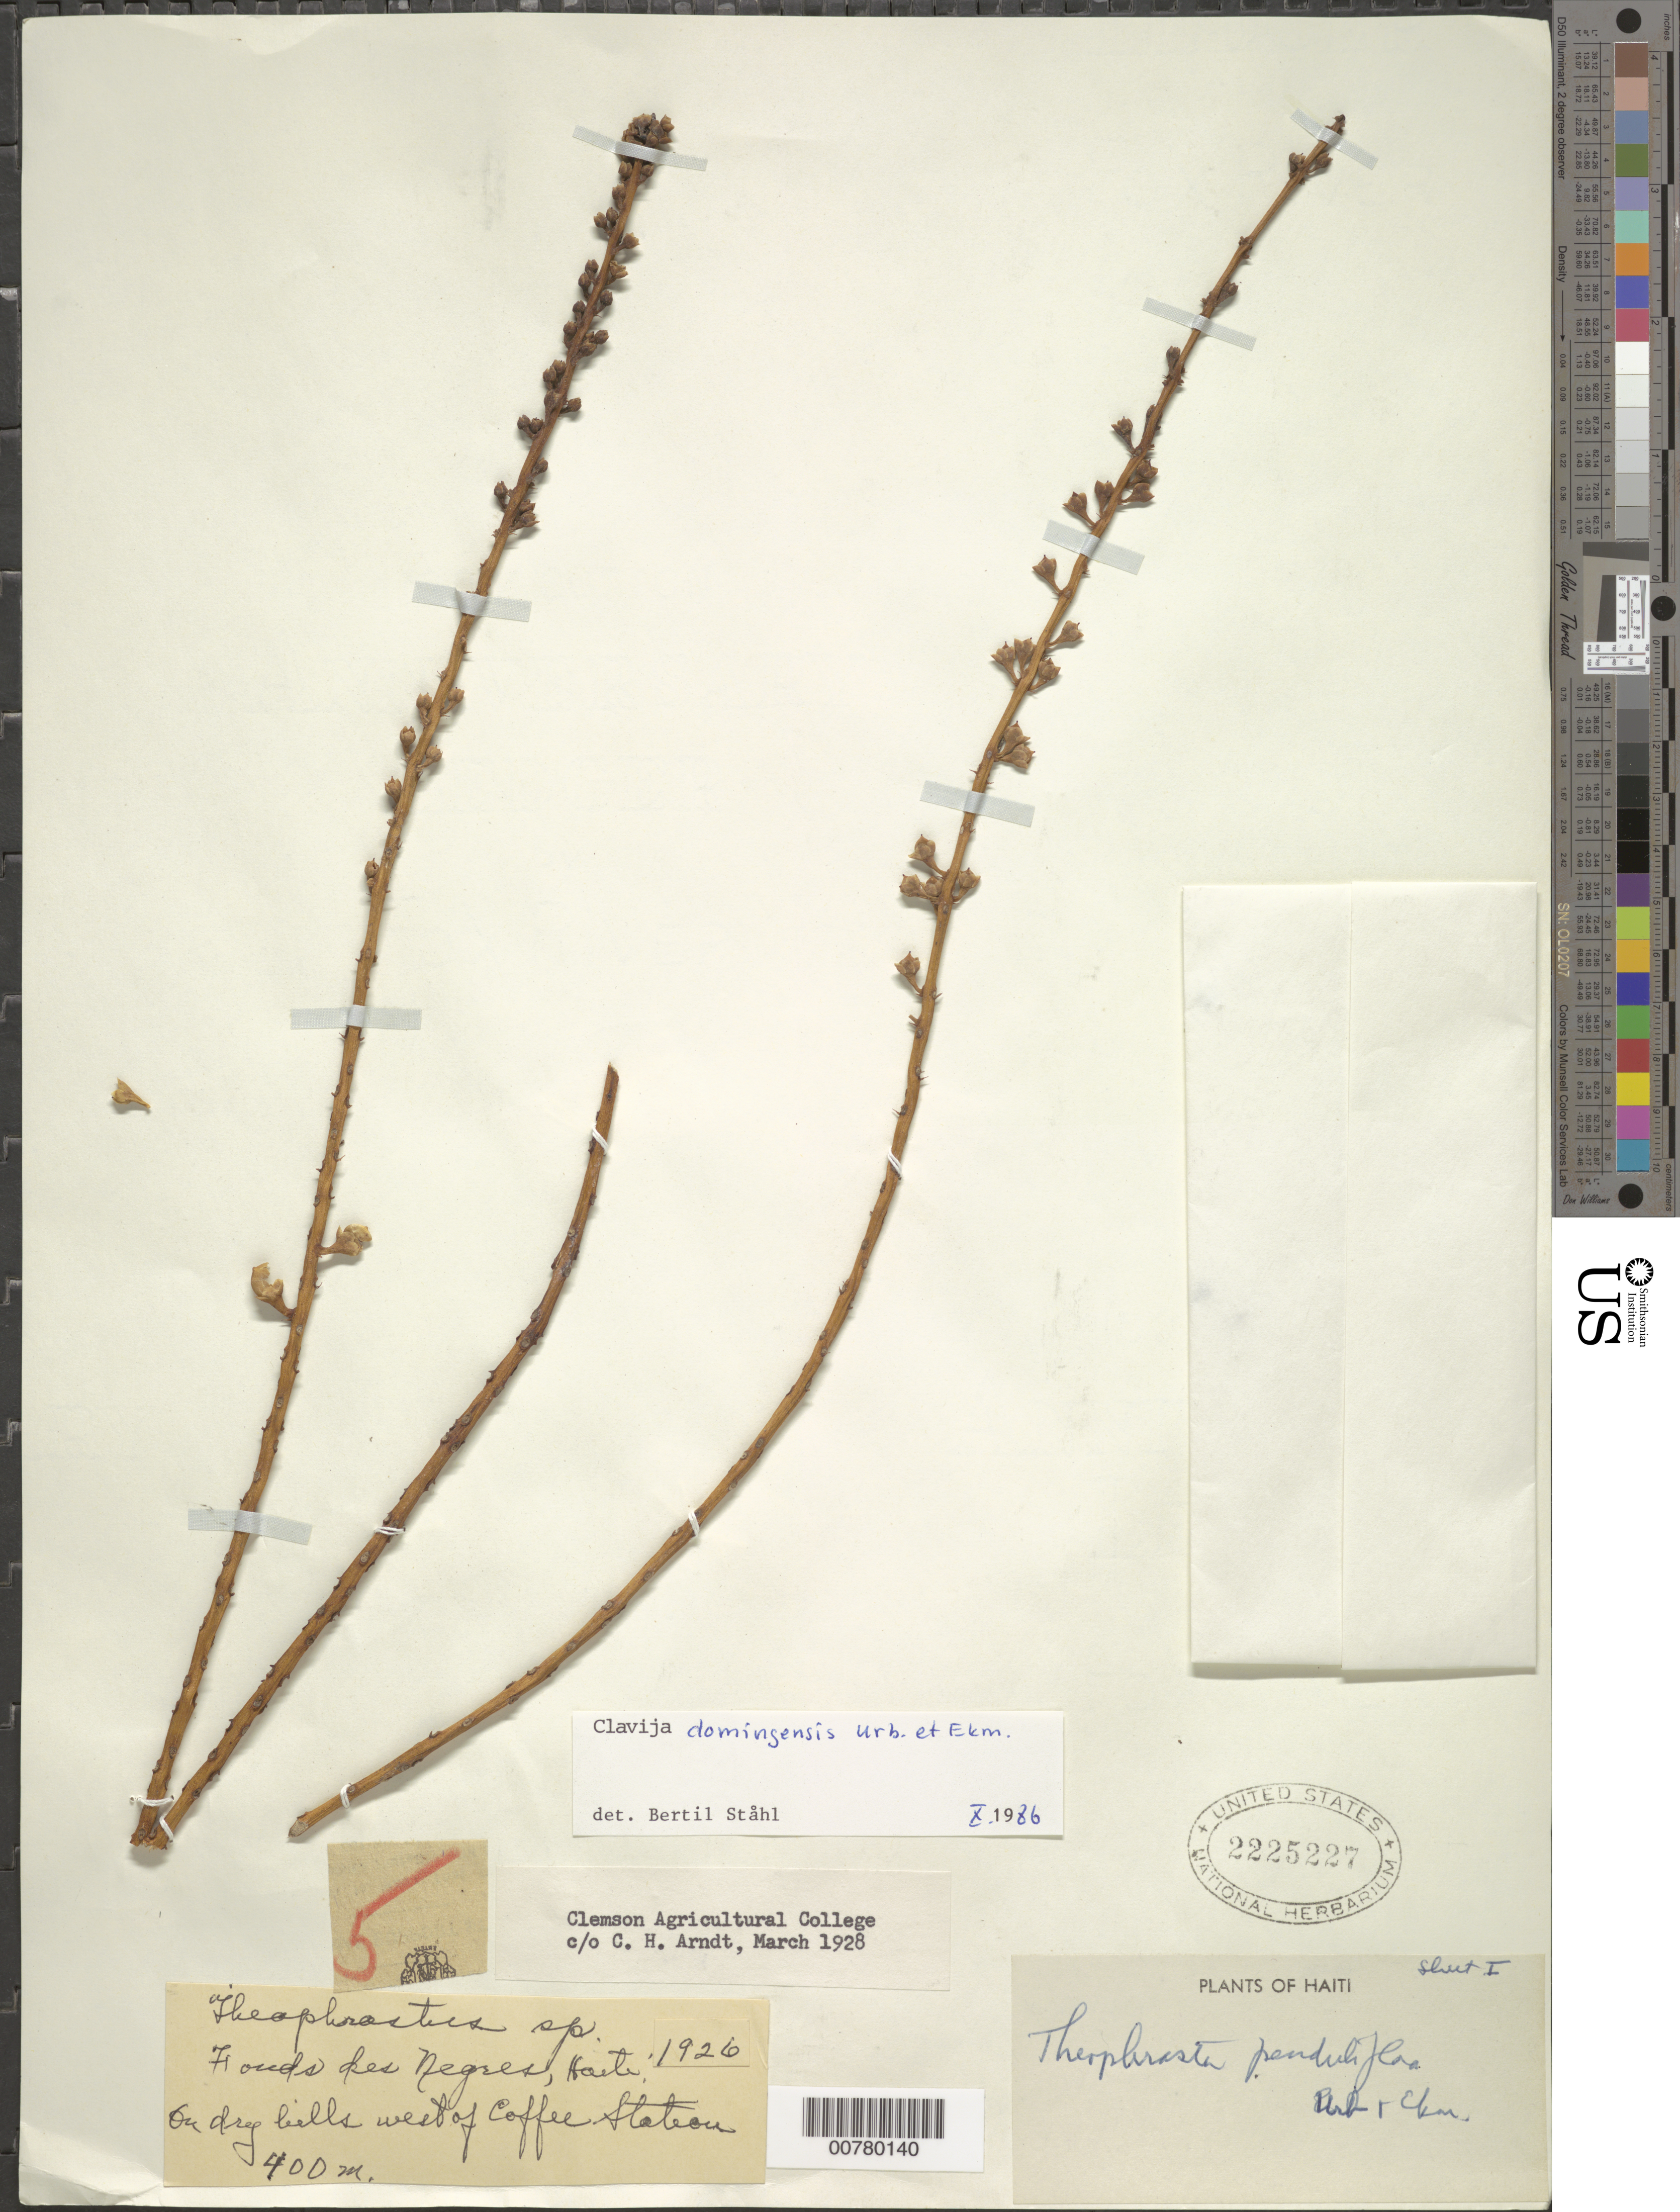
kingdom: Plantae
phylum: Tracheophyta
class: Magnoliopsida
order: Ericales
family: Primulaceae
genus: Clavija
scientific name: Clavija domingensis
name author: Urb. & Ekman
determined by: Ståhl, B.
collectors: C. Arndt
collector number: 1926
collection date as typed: Mar 1928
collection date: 1928-03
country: Haiti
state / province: Sud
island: Hispaniola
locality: Fonds des Negres, west of Coffee Station.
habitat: On dry hills.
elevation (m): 400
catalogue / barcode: US 2225227